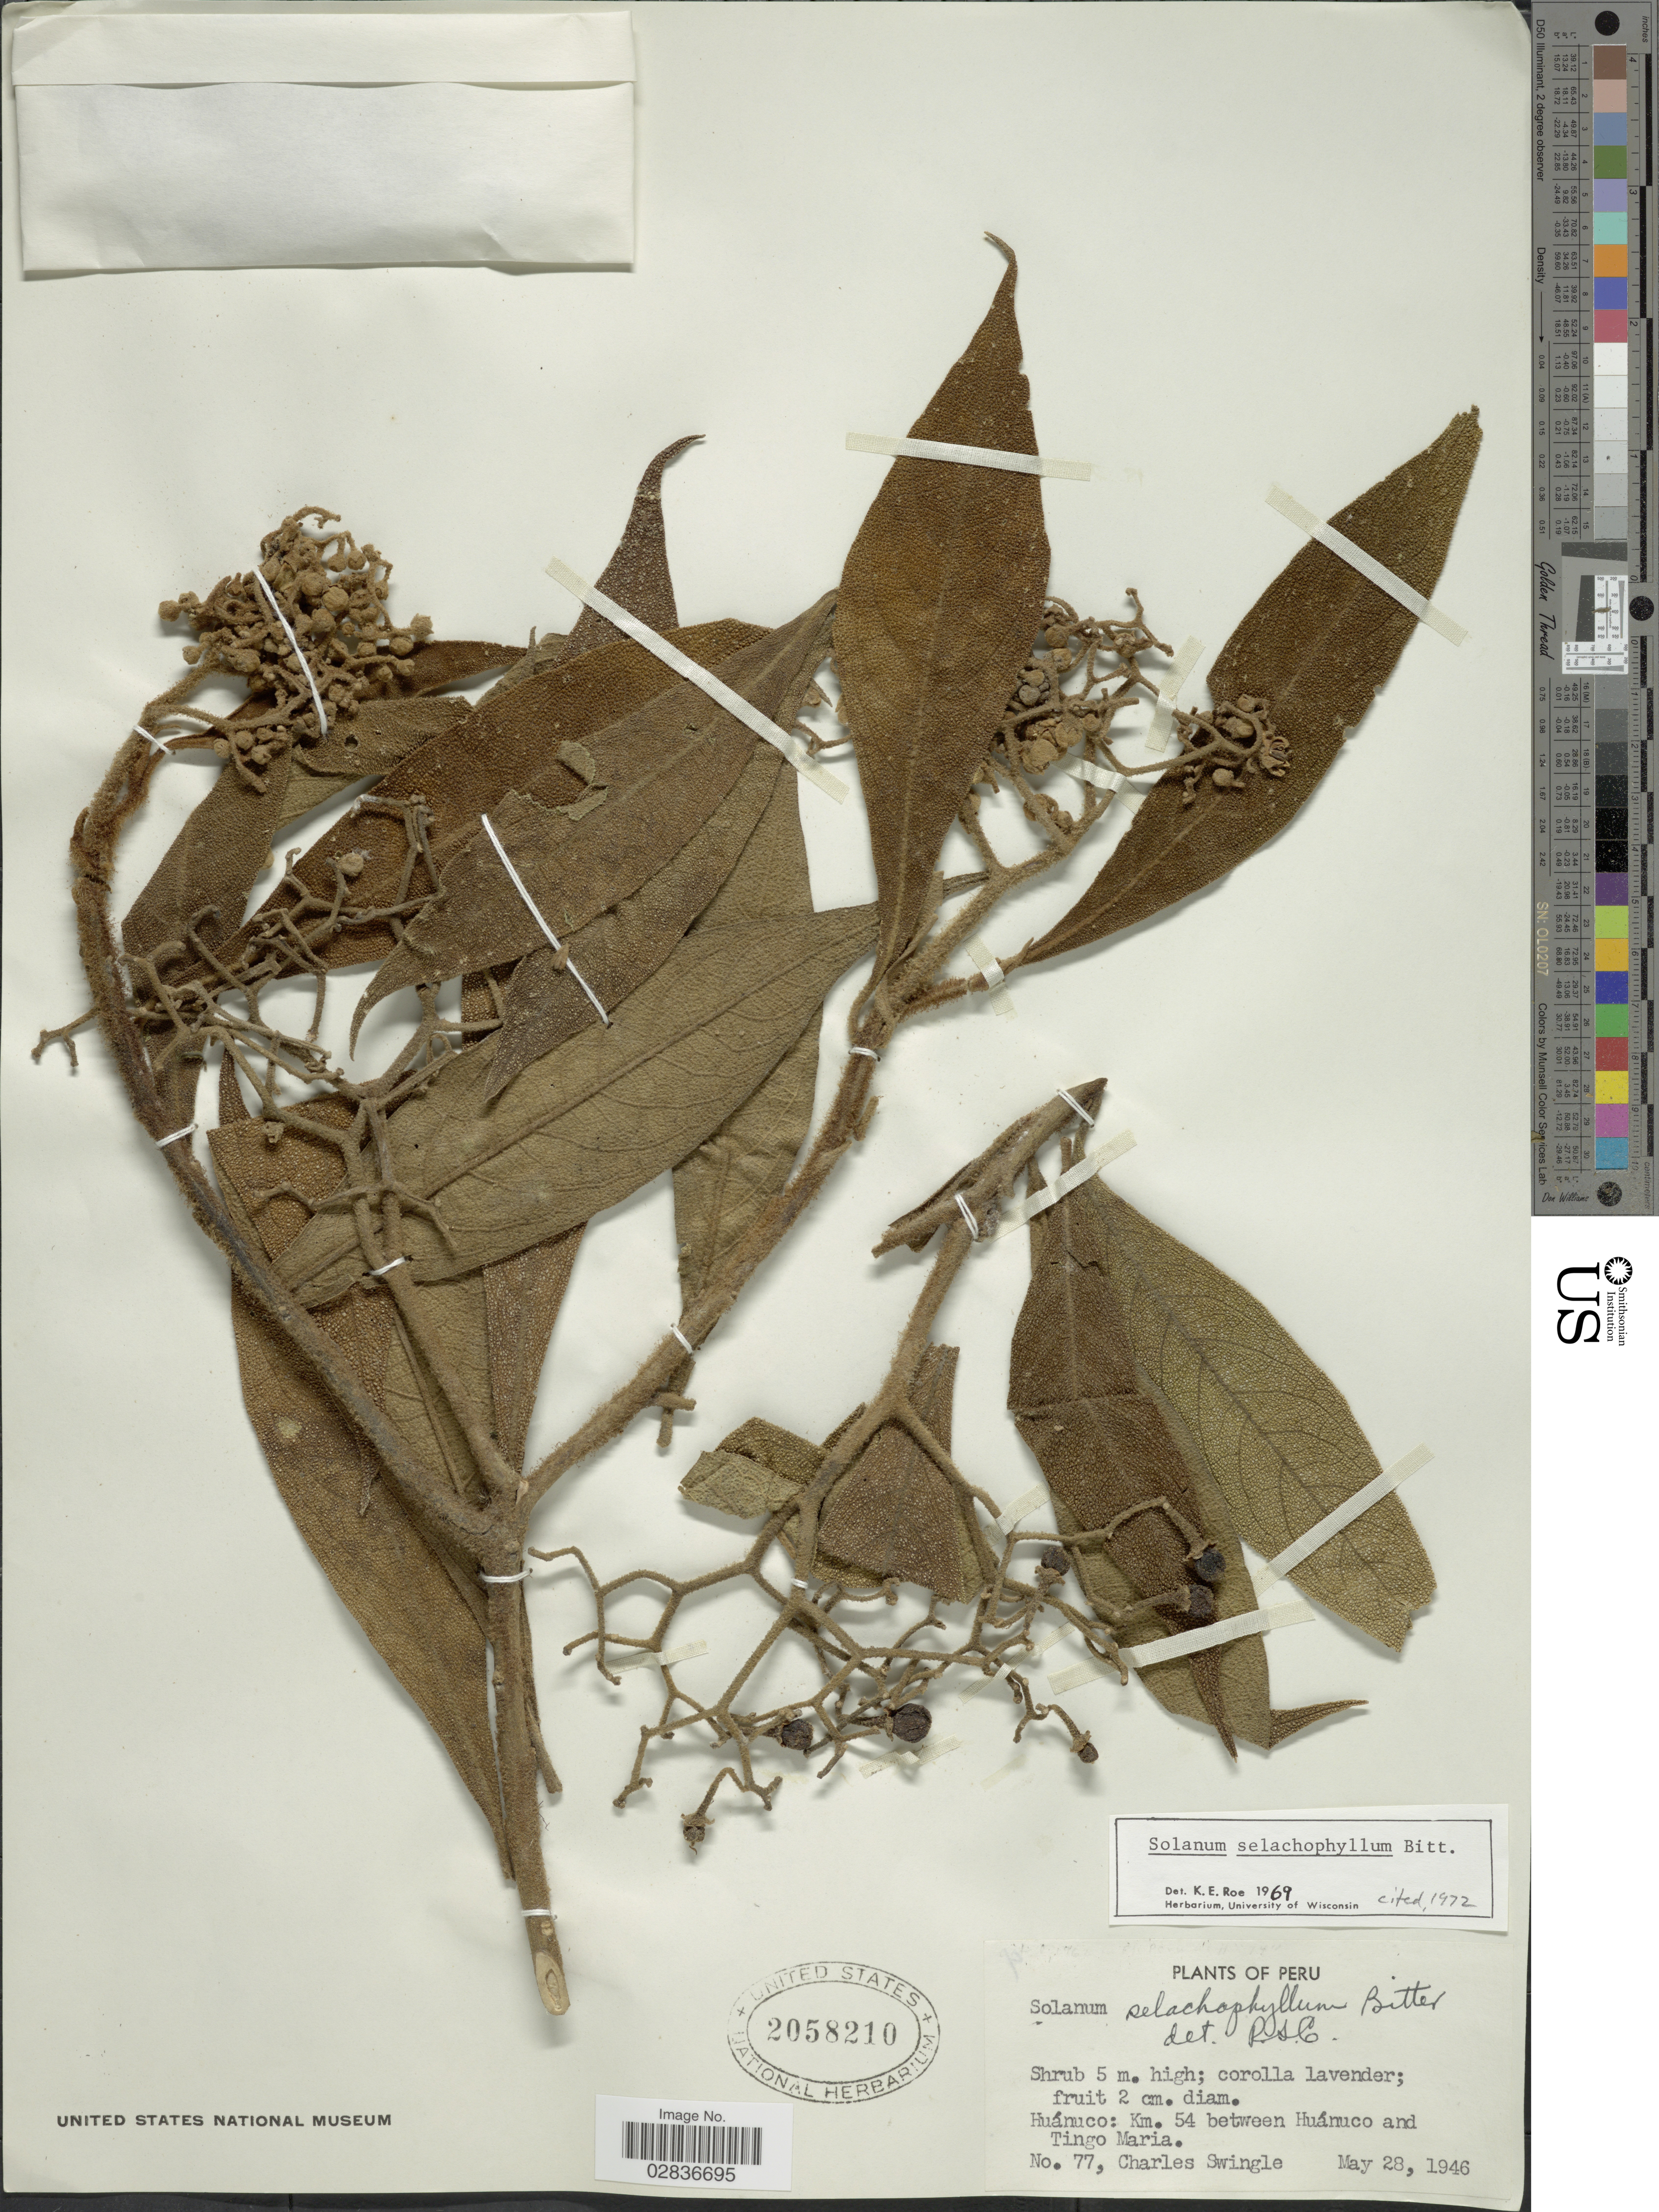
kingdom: Plantae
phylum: Tracheophyta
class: Magnoliopsida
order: Solanales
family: Solanaceae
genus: Solanum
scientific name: Solanum selachophyllum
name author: Bitter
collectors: C. Swingle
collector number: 77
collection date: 1946-05-28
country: Peru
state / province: Huánuco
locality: Huánuco: Km. 54 between Huánuco and Tingo Maria.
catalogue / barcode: US 2058210